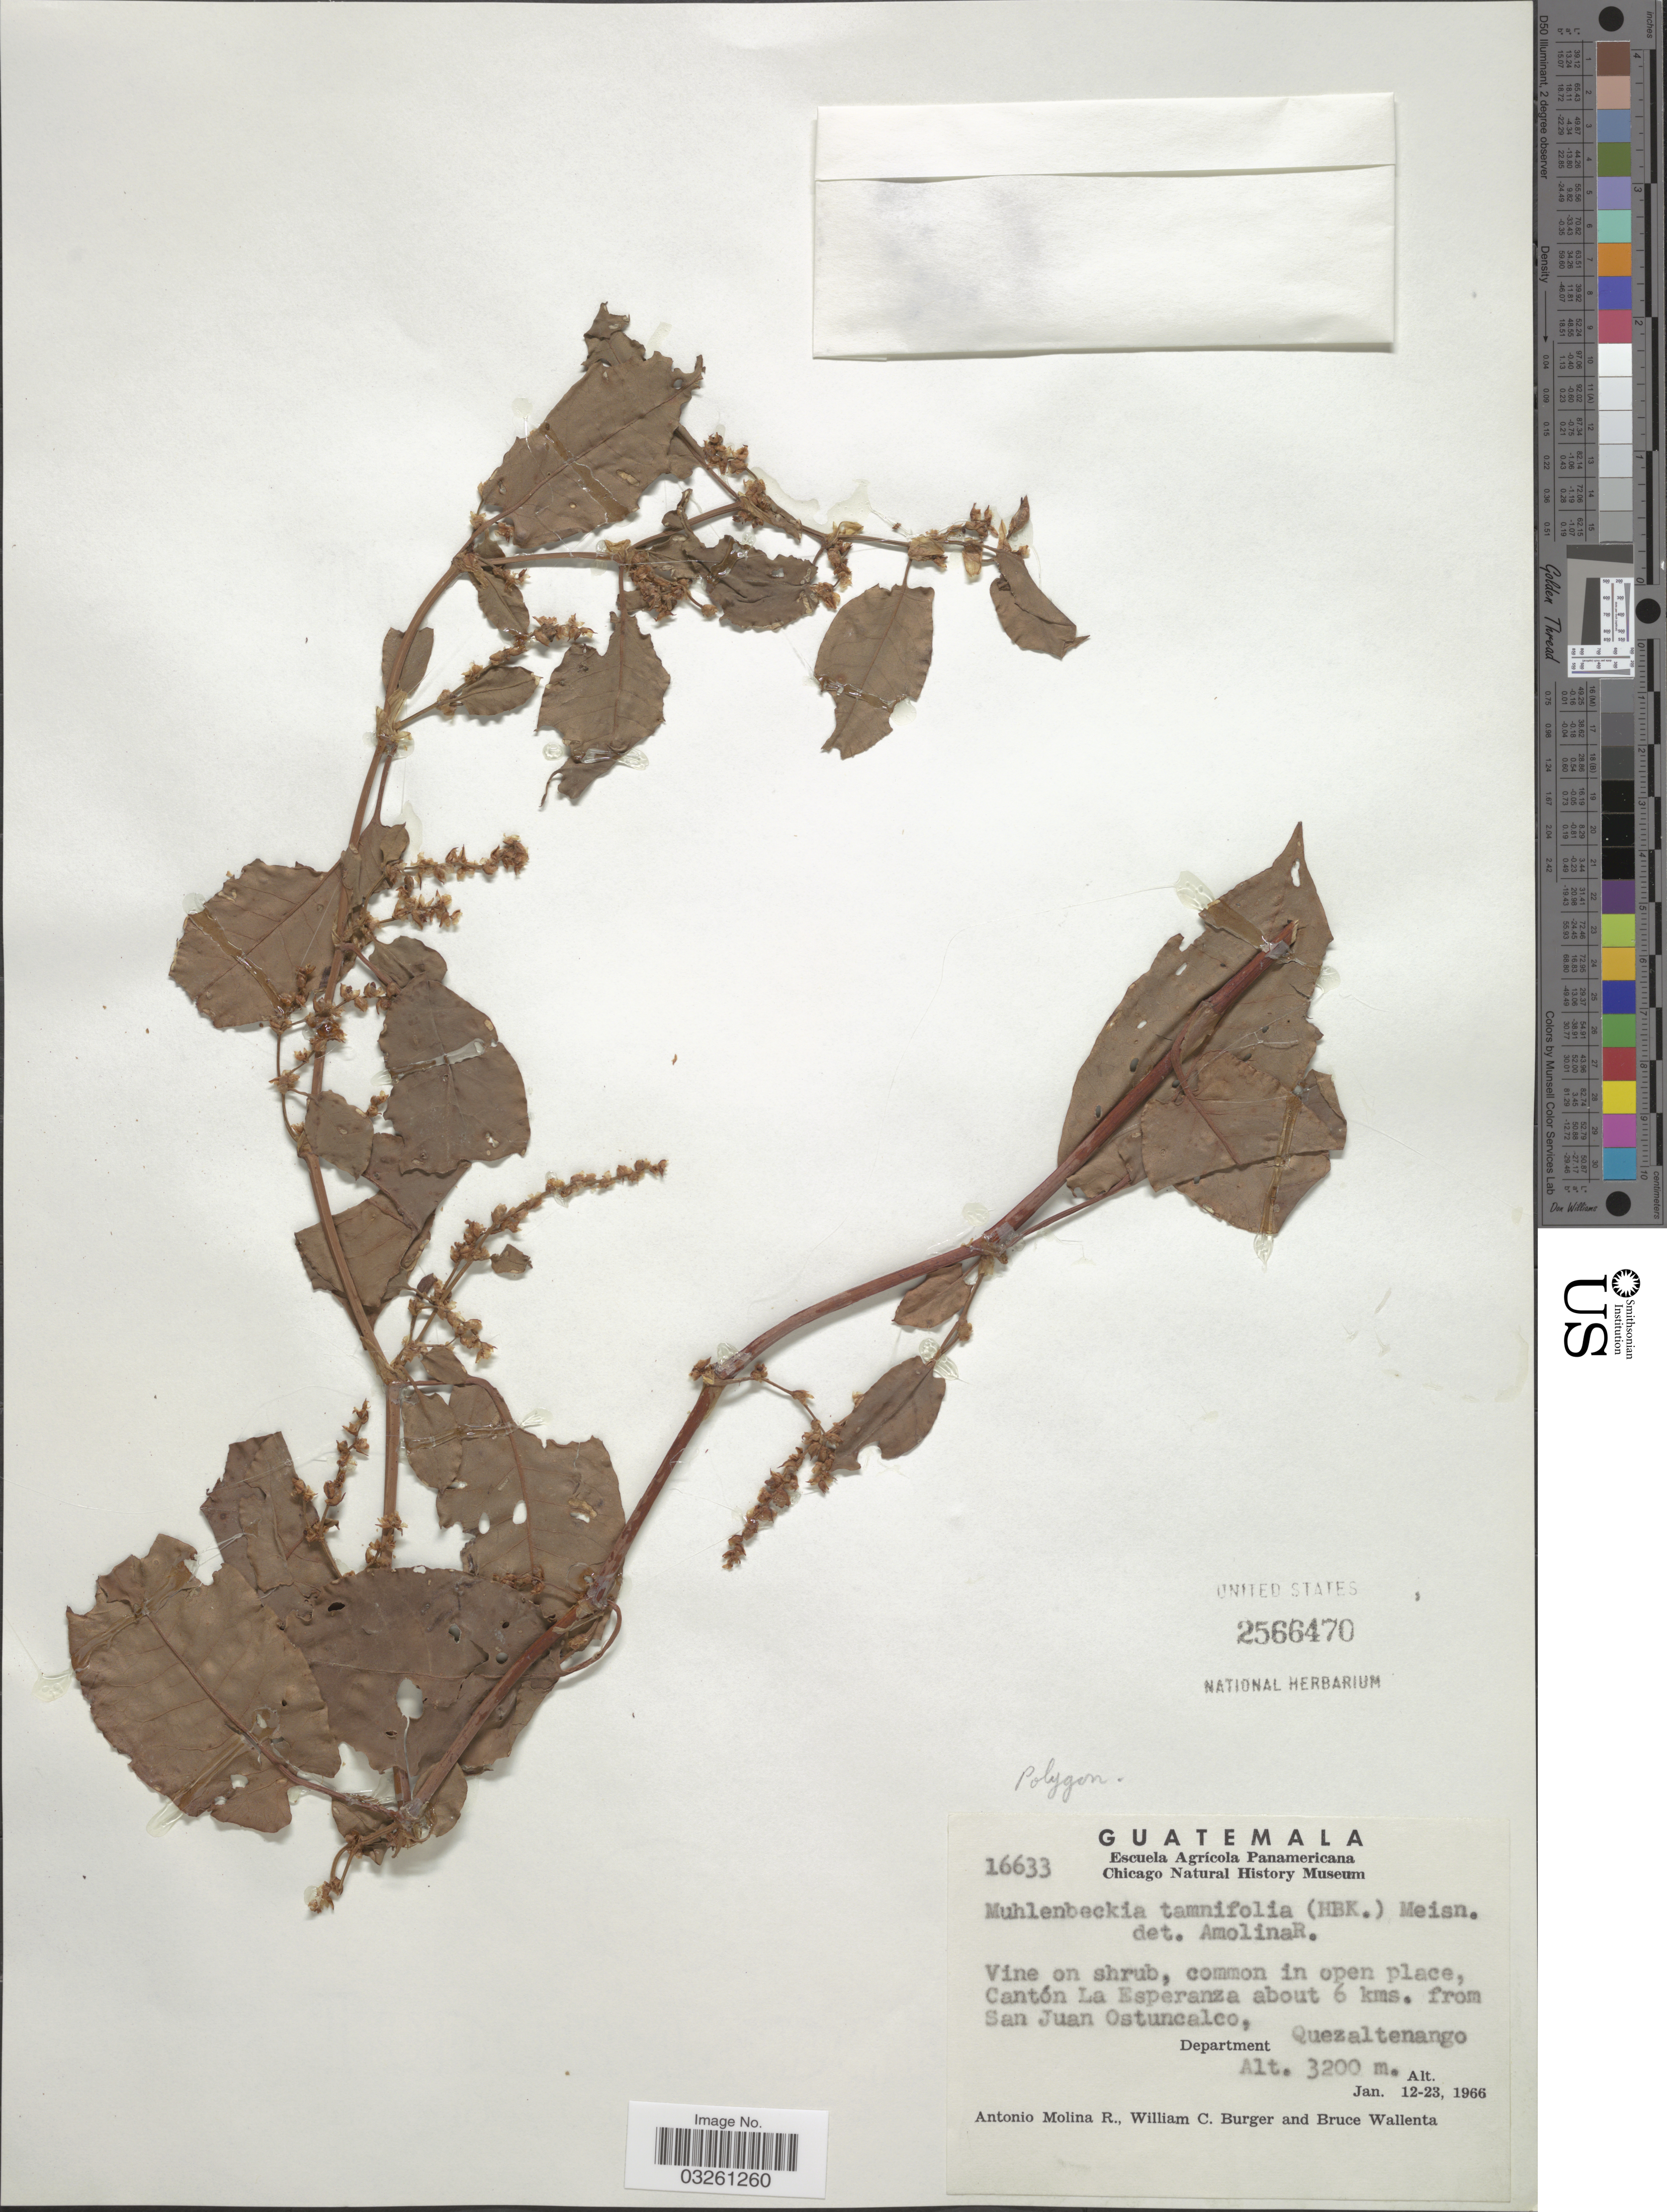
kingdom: Plantae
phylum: Tracheophyta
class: Magnoliopsida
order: Caryophyllales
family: Polygonaceae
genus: Muehlenbeckia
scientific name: Muehlenbeckia tamnifolia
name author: (Kunth) Meisn.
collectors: A. Molina R., W. Burger & B. Wallenta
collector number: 16633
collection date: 1966-01-12/1966-01-23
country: Guatemala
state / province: Quetzaltenango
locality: Cantón La Esperanza about 6 kms. from San Juan Ostuncalco, Department Quezaltenango.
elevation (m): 3200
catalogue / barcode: US 2566470